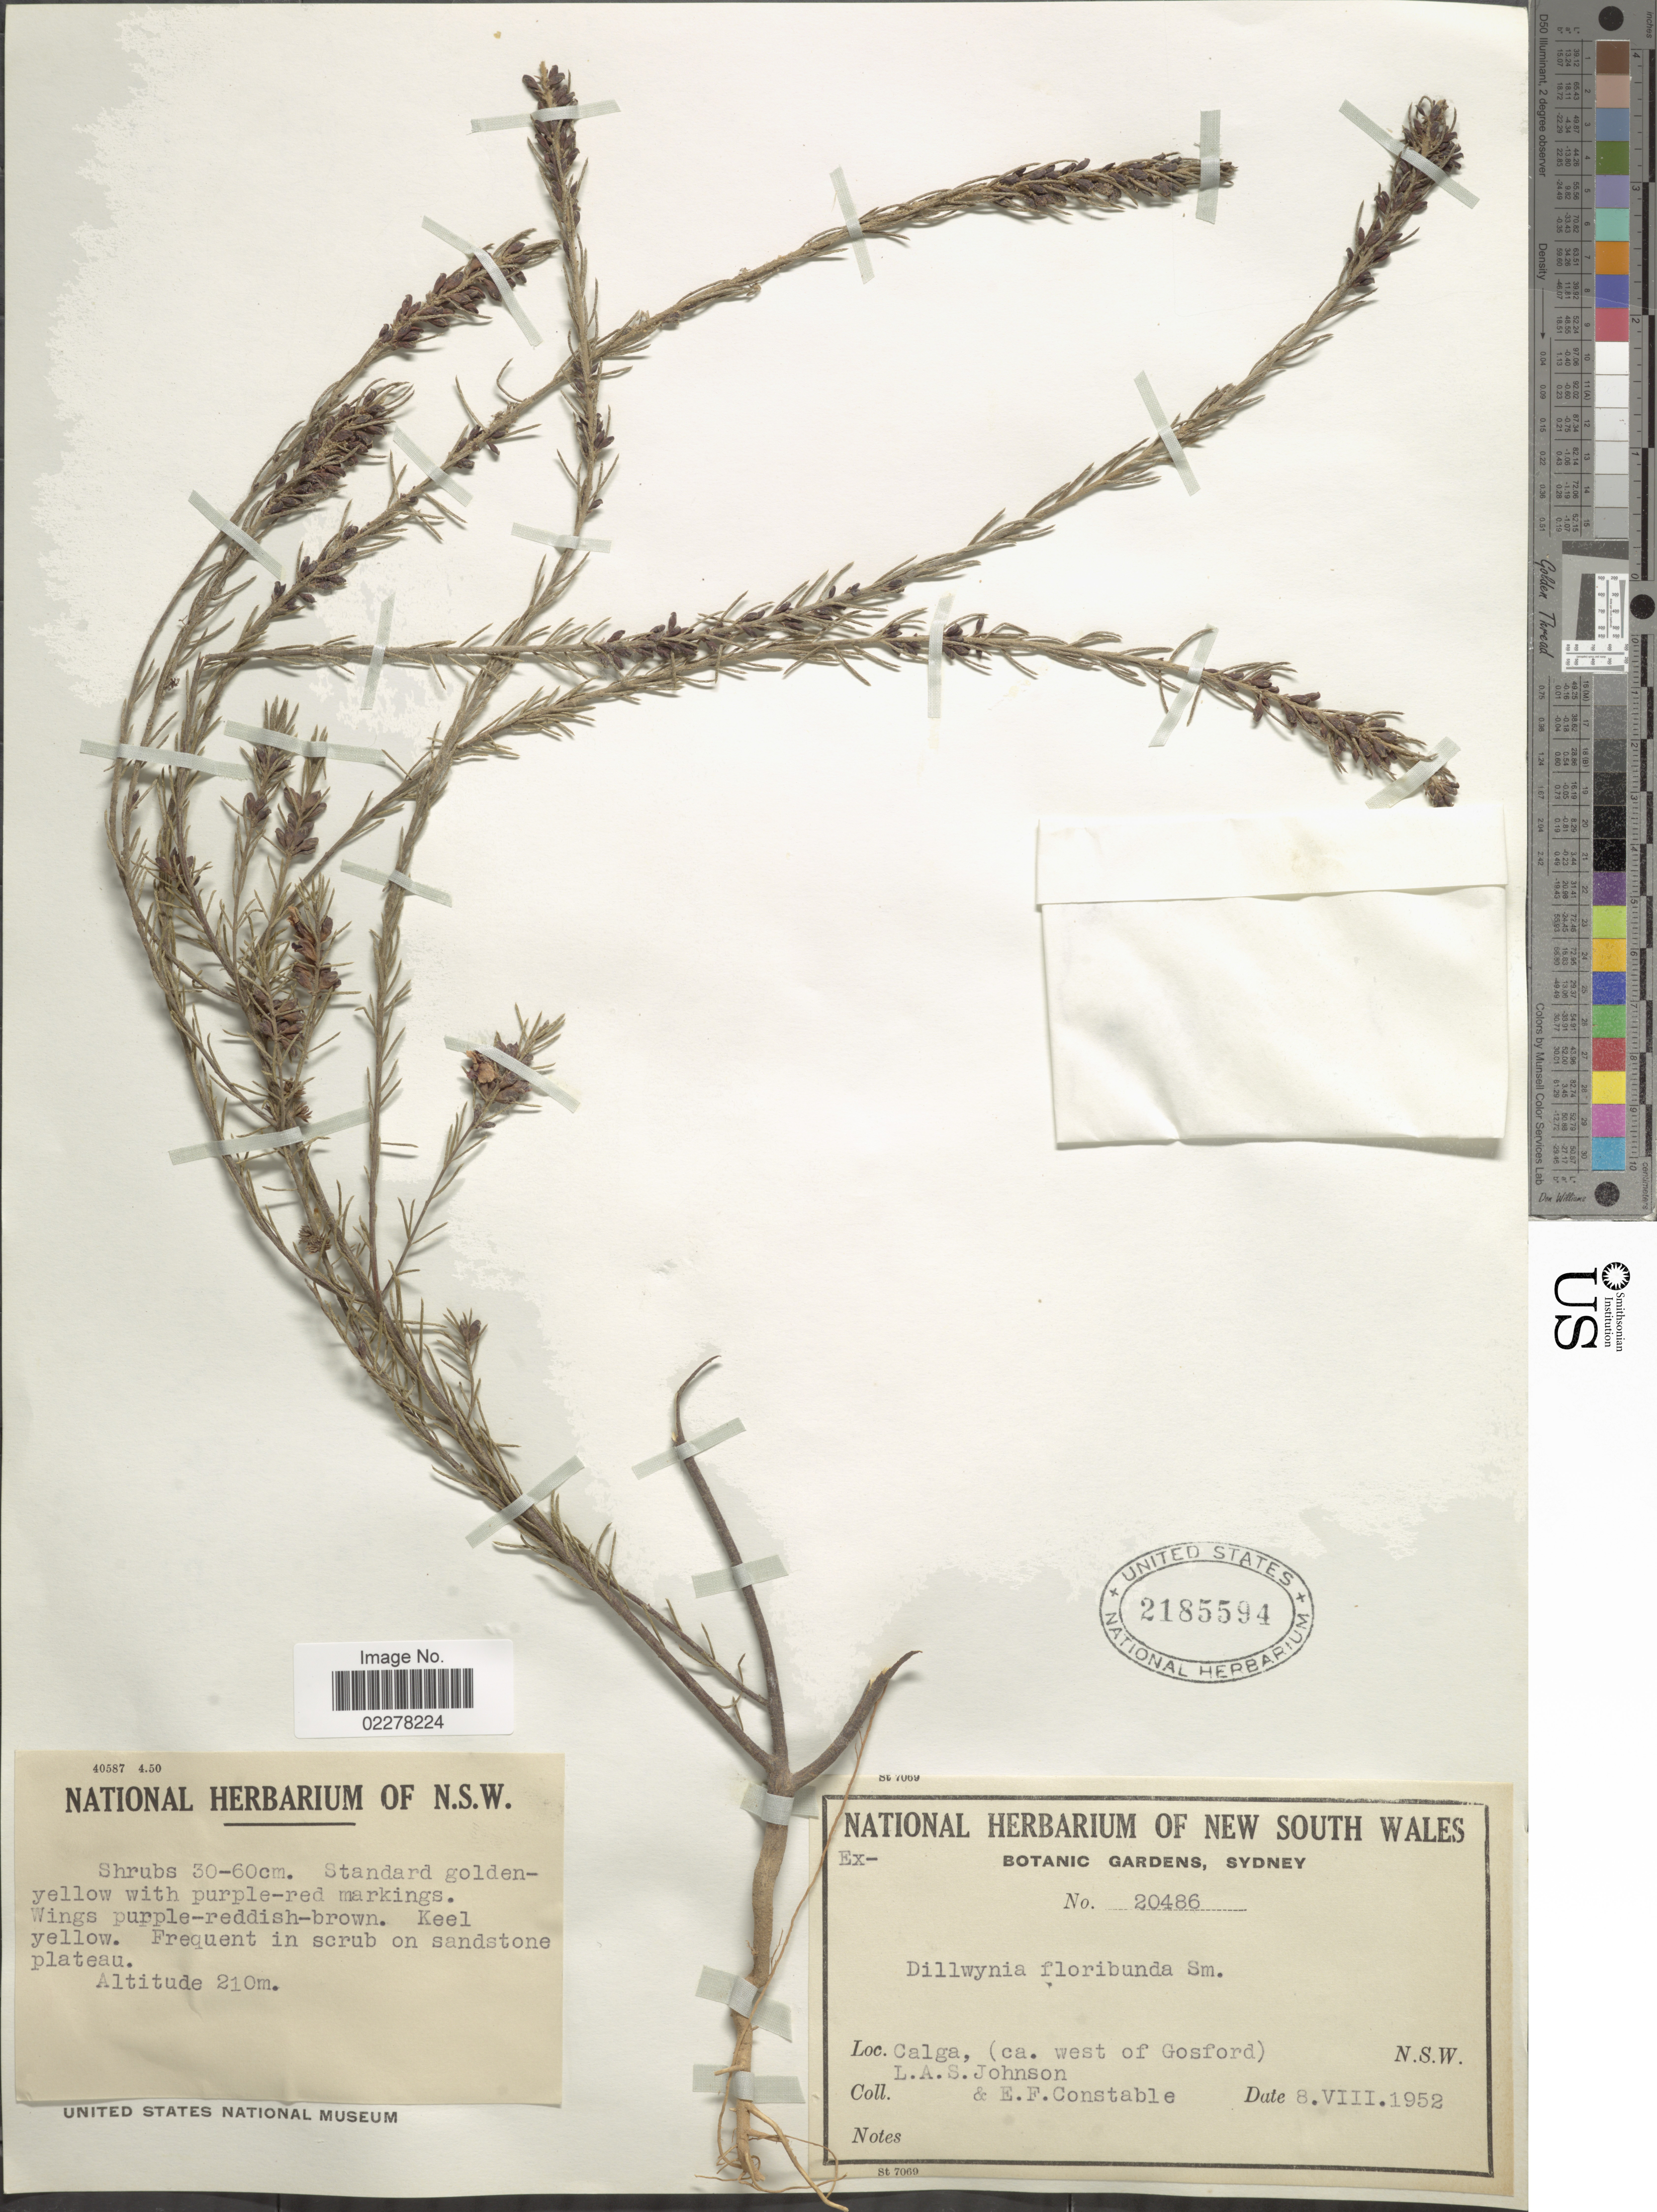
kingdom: Plantae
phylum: Tracheophyta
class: Magnoliopsida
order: Fabales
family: Fabaceae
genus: Dillwynia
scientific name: Dillwynia floribunda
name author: Sm.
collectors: L. A. S. Johnson & E. F. Constable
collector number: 20486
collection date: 1952-08-08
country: Australia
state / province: New South Wales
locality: Calga, (ca. west of Gosford). N.S.W.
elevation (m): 210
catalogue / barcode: US 2185594